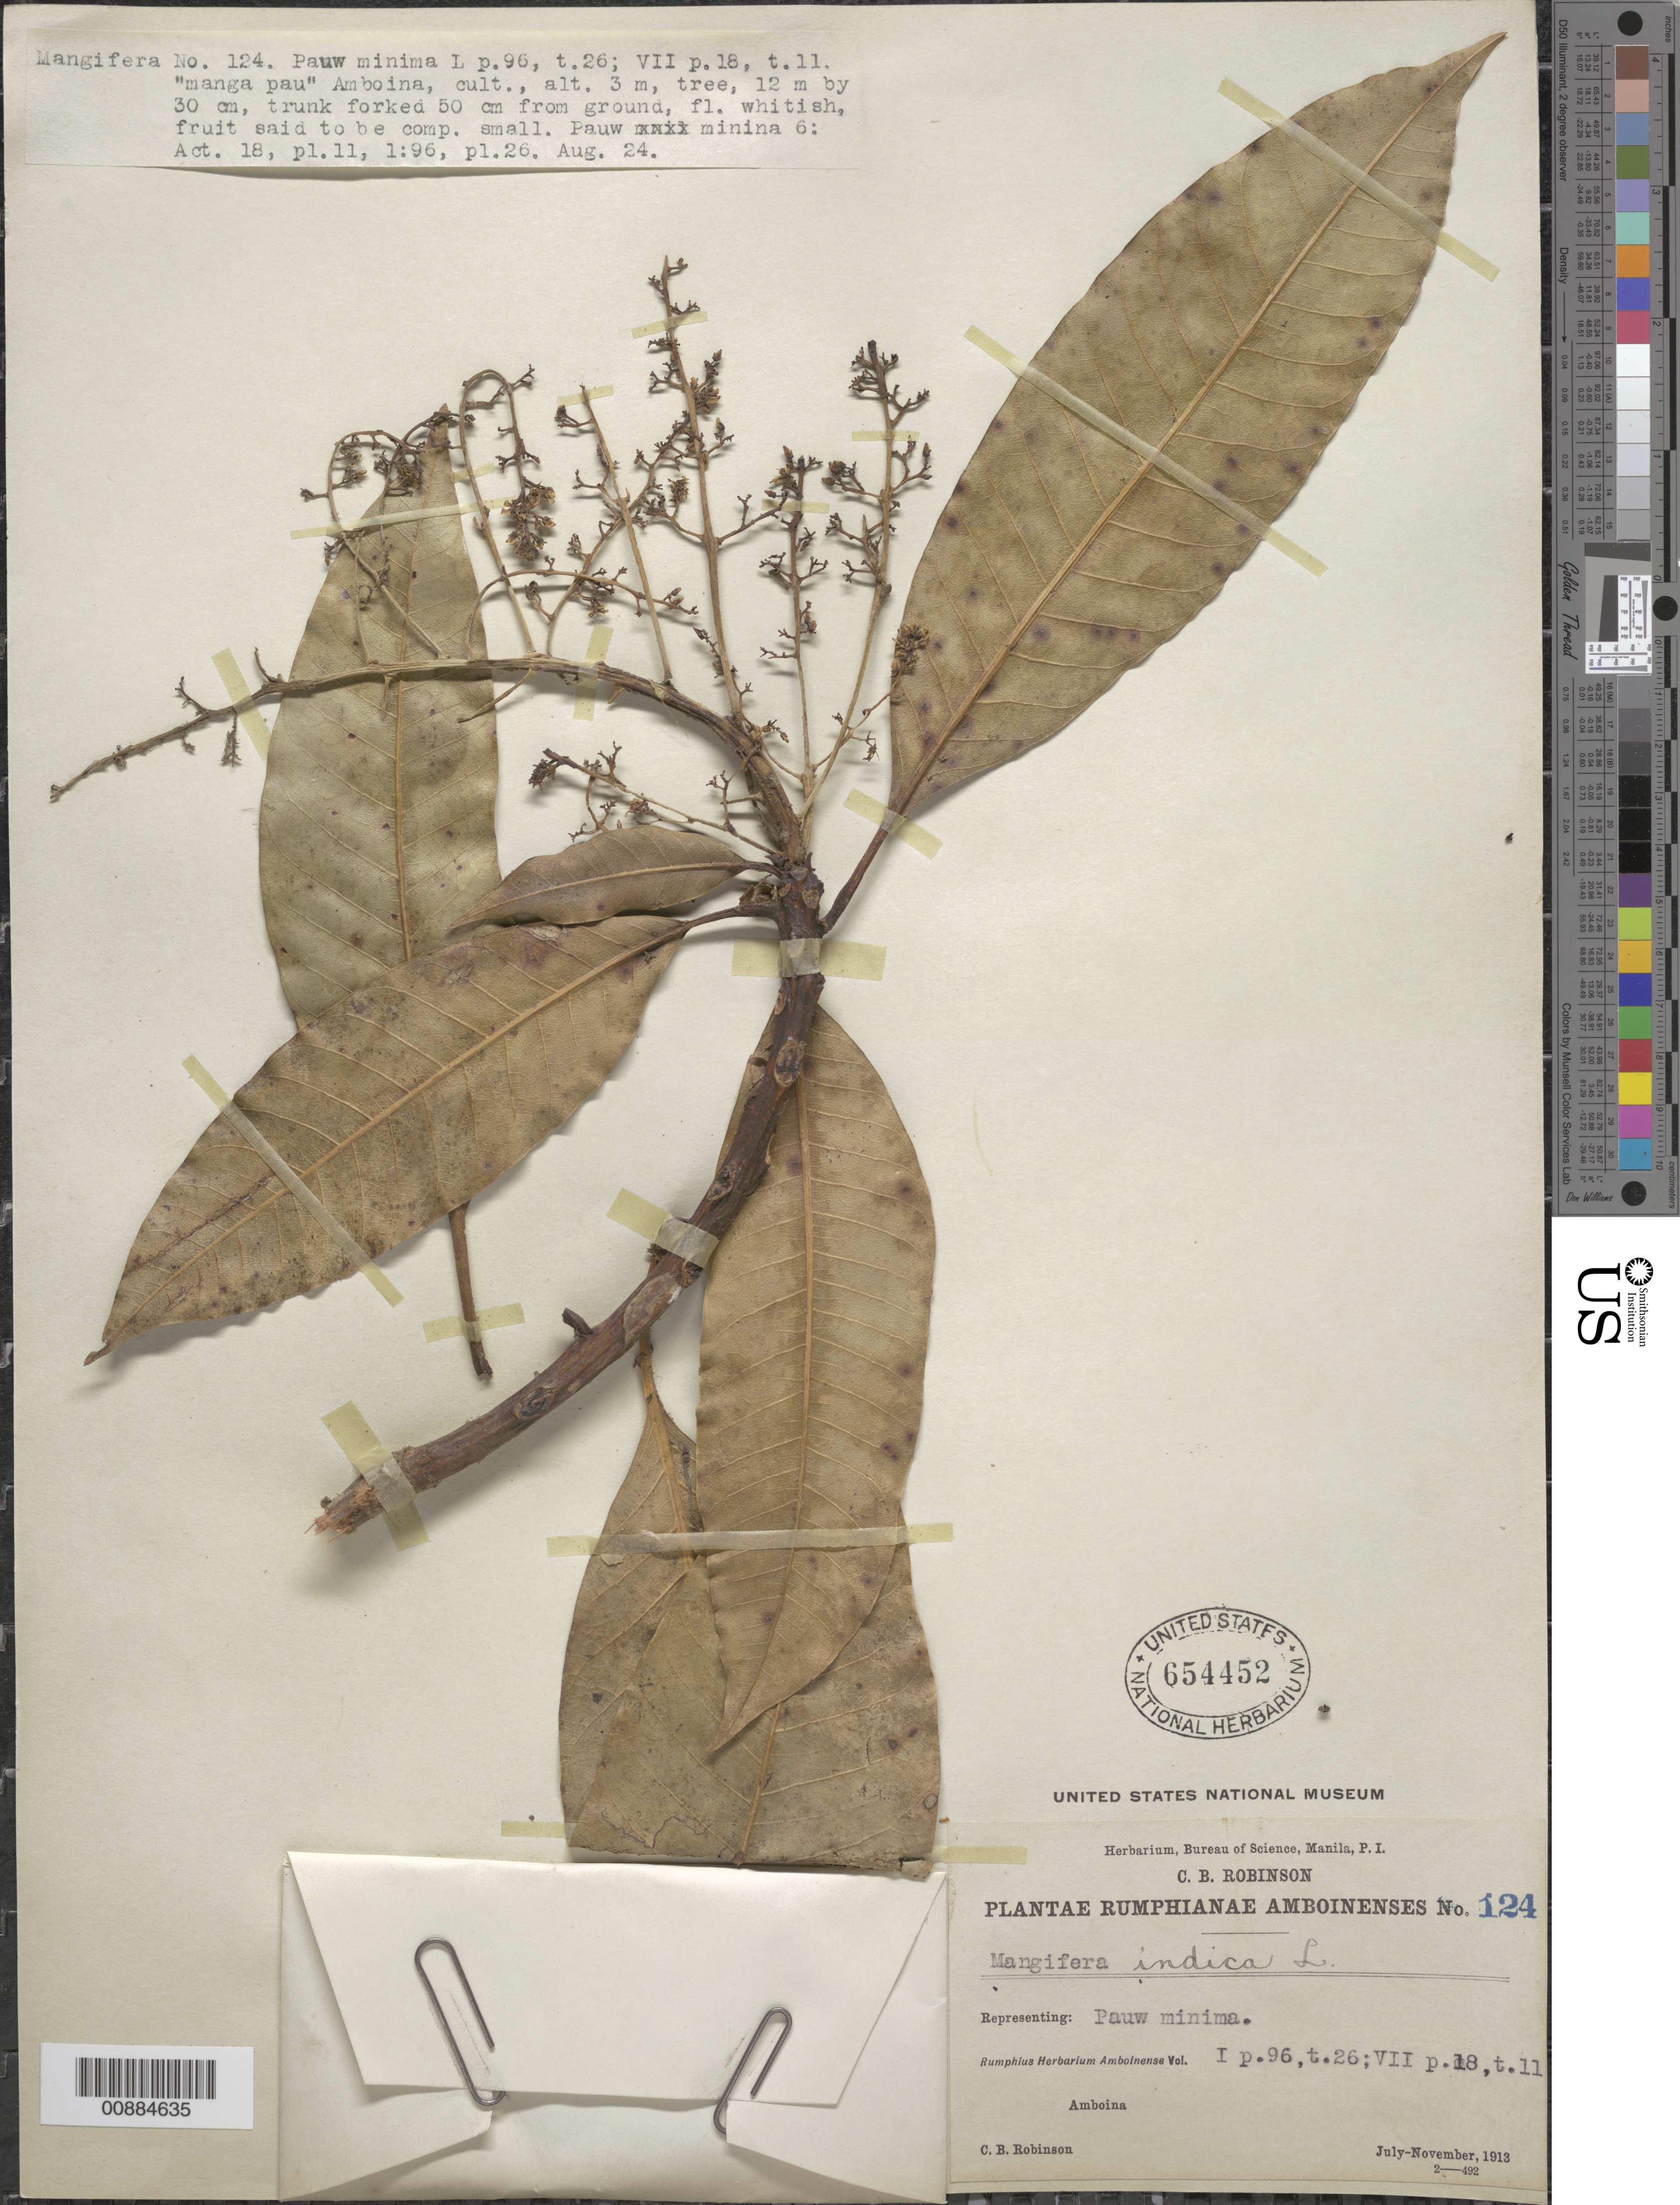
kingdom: Plantae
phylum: Tracheophyta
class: Magnoliopsida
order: Sapindales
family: Anacardiaceae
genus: Mangifera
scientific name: Mangifera indica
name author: L.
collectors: C. Robinson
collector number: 124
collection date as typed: Jul 1913 to Nov 1913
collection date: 1913-07/1913-11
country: Indonesia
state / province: Maluku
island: Amboina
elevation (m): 3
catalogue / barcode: US 654452